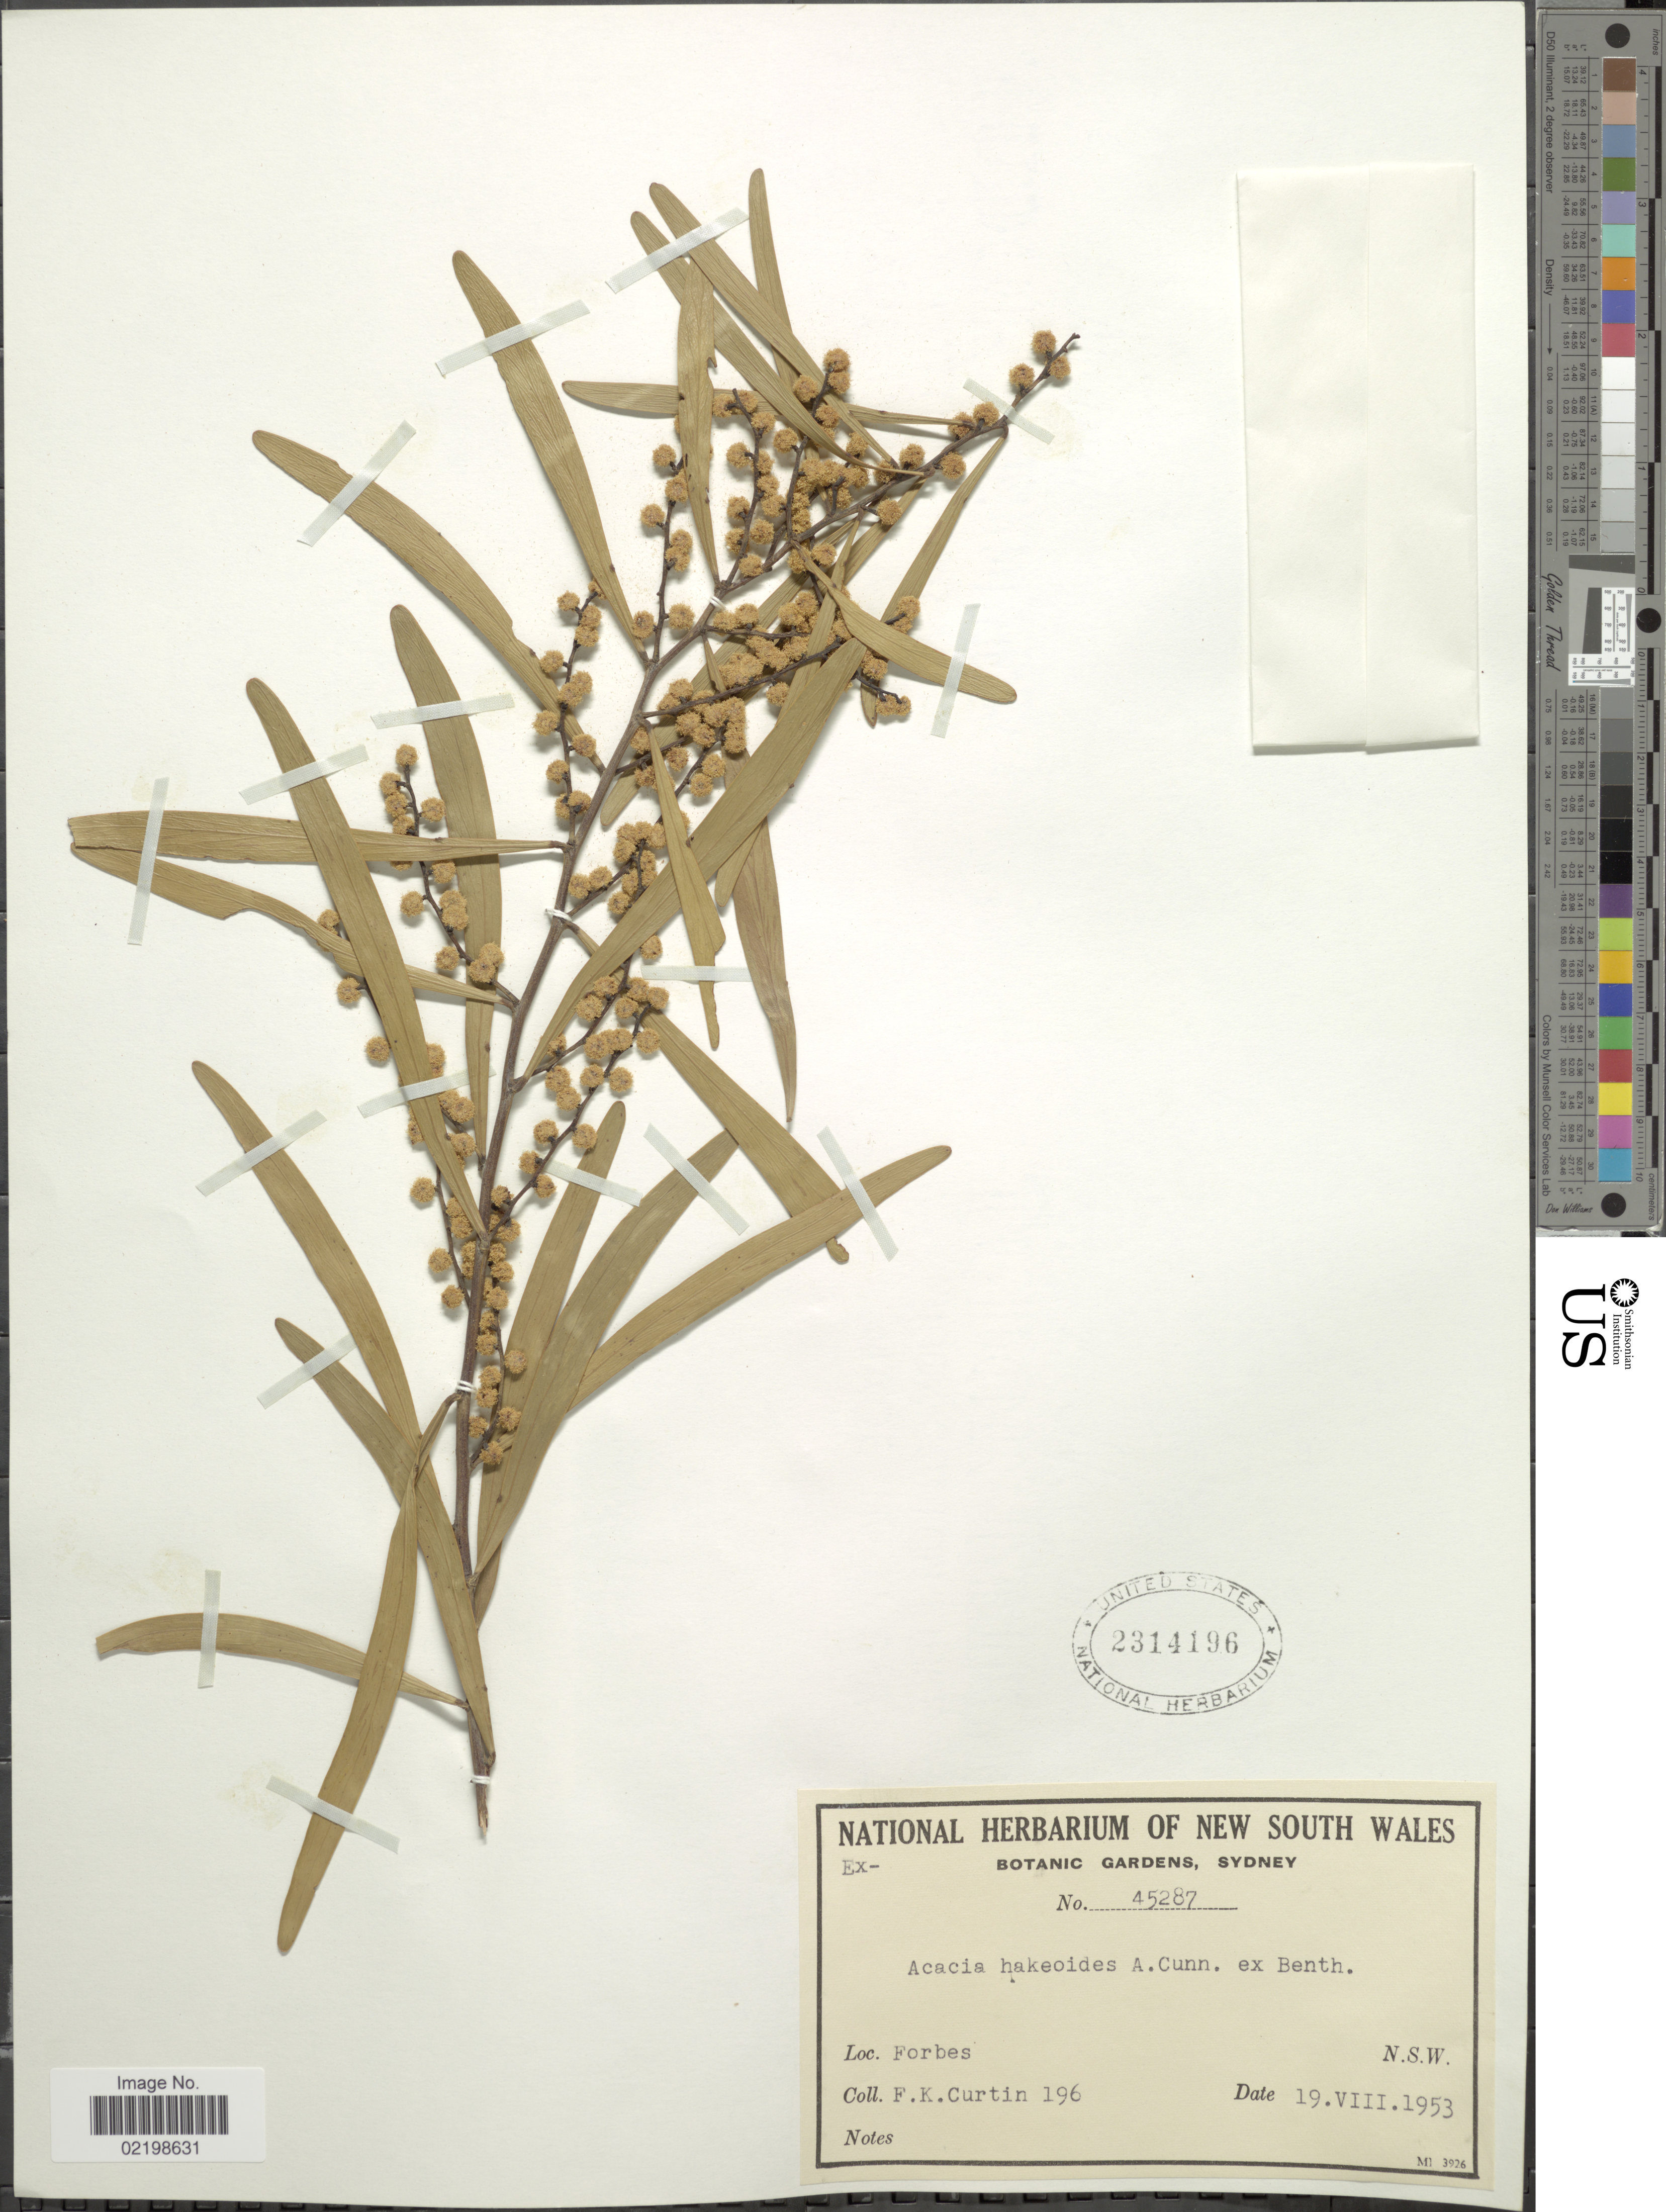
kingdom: Plantae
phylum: Tracheophyta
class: Magnoliopsida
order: Fabales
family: Fabaceae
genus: Acacia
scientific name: Acacia hakeoides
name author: Benth.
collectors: F. Curtin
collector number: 45287 / 196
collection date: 1953-08-19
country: Australia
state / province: New South Wales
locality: Forbes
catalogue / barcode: US 2314196